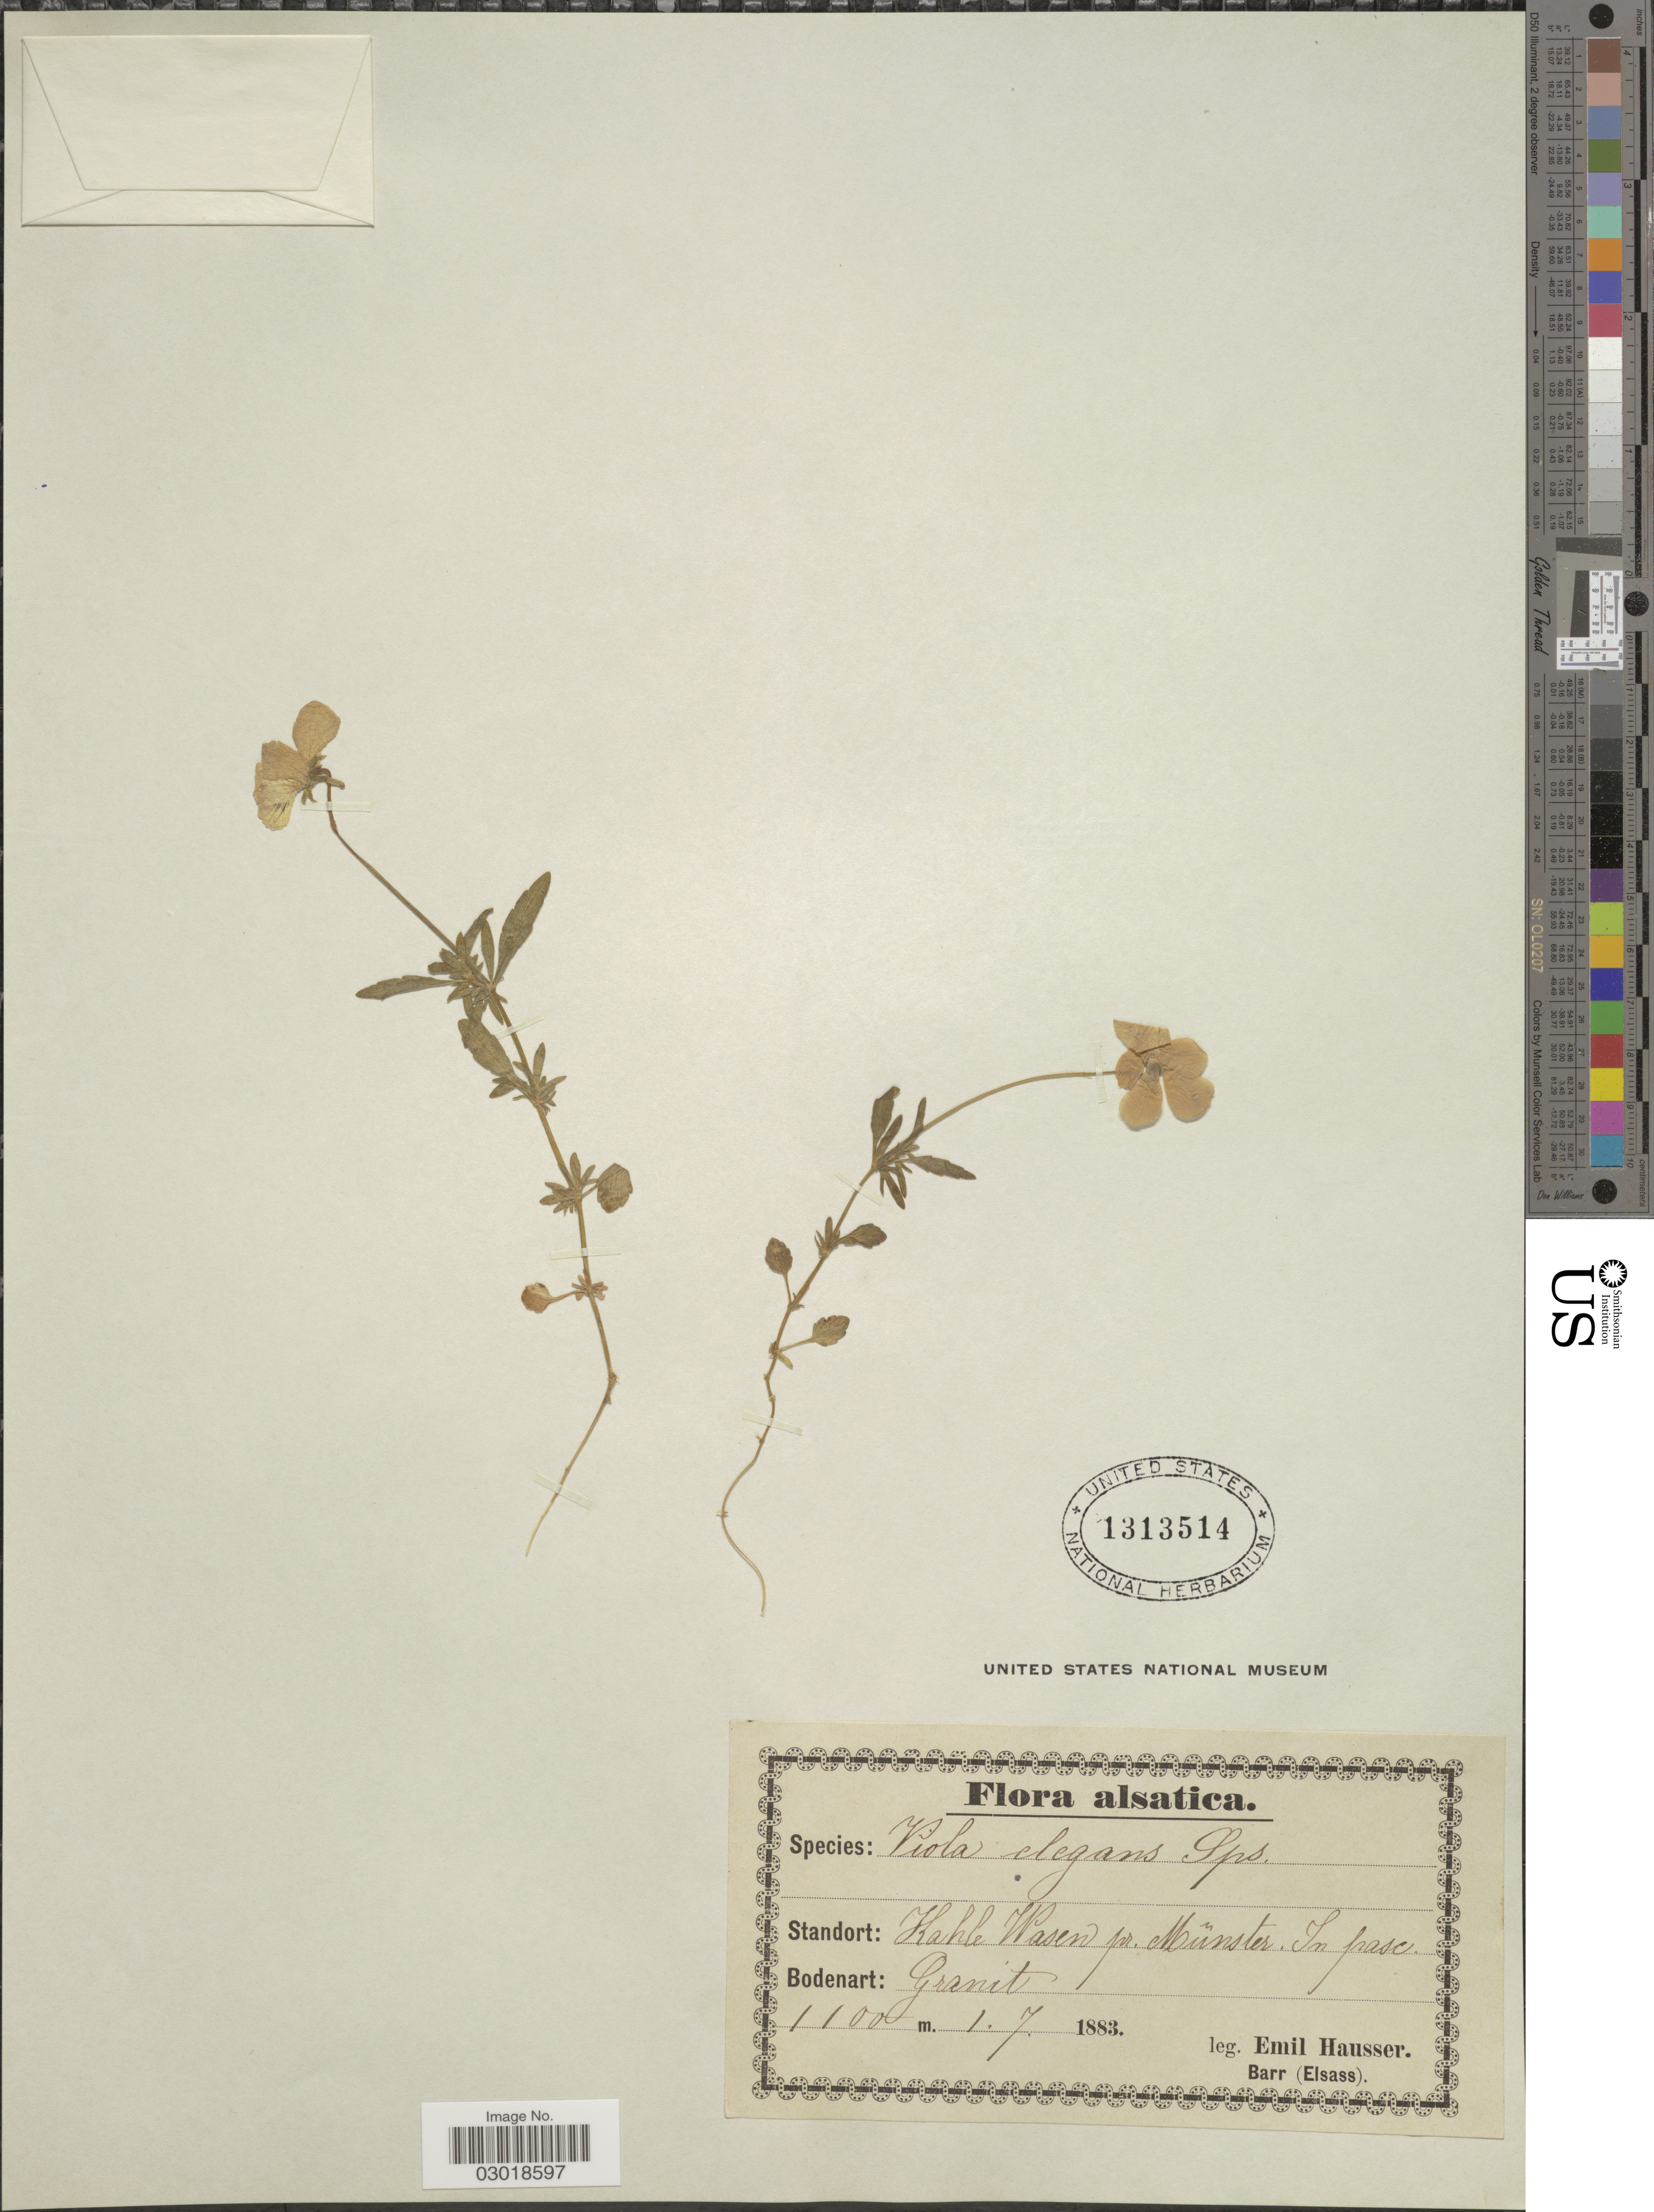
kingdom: Plantae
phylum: Tracheophyta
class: Magnoliopsida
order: Malpighiales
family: Violaceae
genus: Viola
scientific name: Viola elegans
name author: (Spach) Kirschl.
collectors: E. Hausser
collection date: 1883-07-01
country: Germany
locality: Alsatica. Standort: Kahle Wassen pr. Münster. In pasc.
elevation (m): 1100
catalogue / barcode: US 1313514